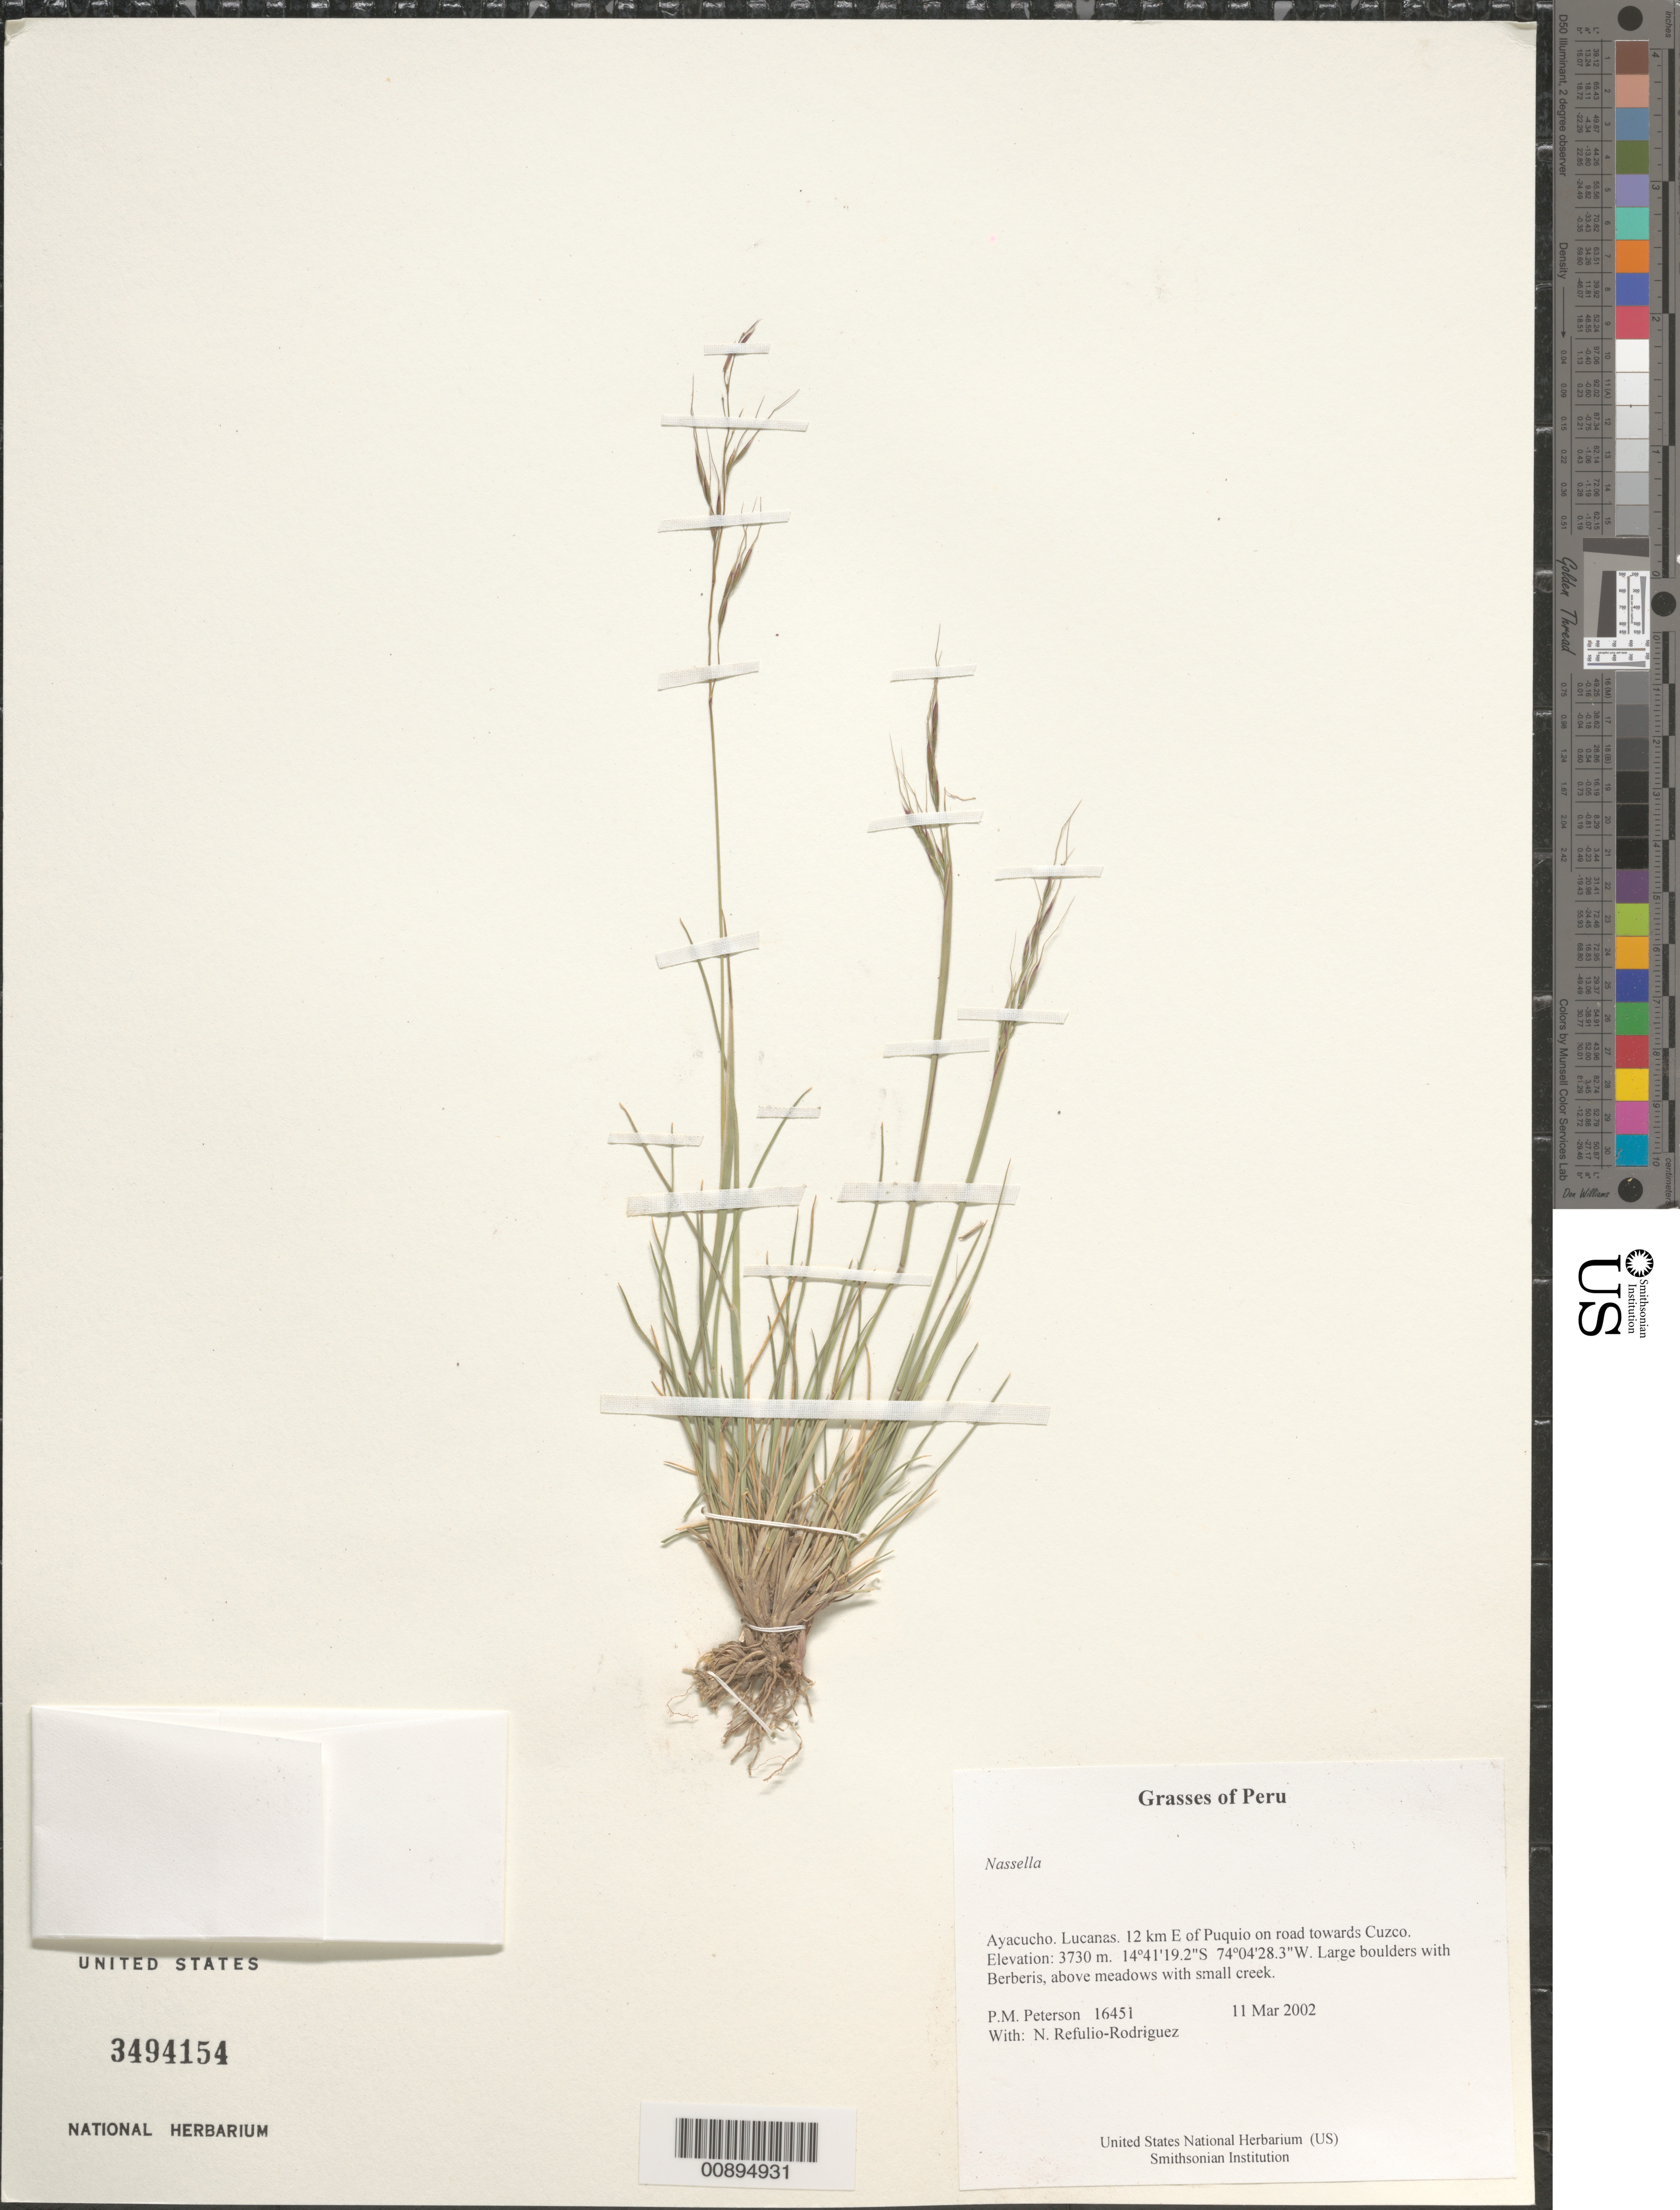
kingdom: Plantae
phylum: Tracheophyta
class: Liliopsida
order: Poales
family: Poaceae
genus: Nassella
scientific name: Nassella sp.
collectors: P. M. Peterson & N. Refulio-Rodríguez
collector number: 16451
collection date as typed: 11 Mar 2002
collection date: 2002-03-11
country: Peru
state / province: Ayacucho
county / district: Lucanas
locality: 12 km E of Puquio on road towards Cuzco.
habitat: Large boulders with ~Berberis~, above meadows with small creek.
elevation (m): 3730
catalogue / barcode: US 3494154